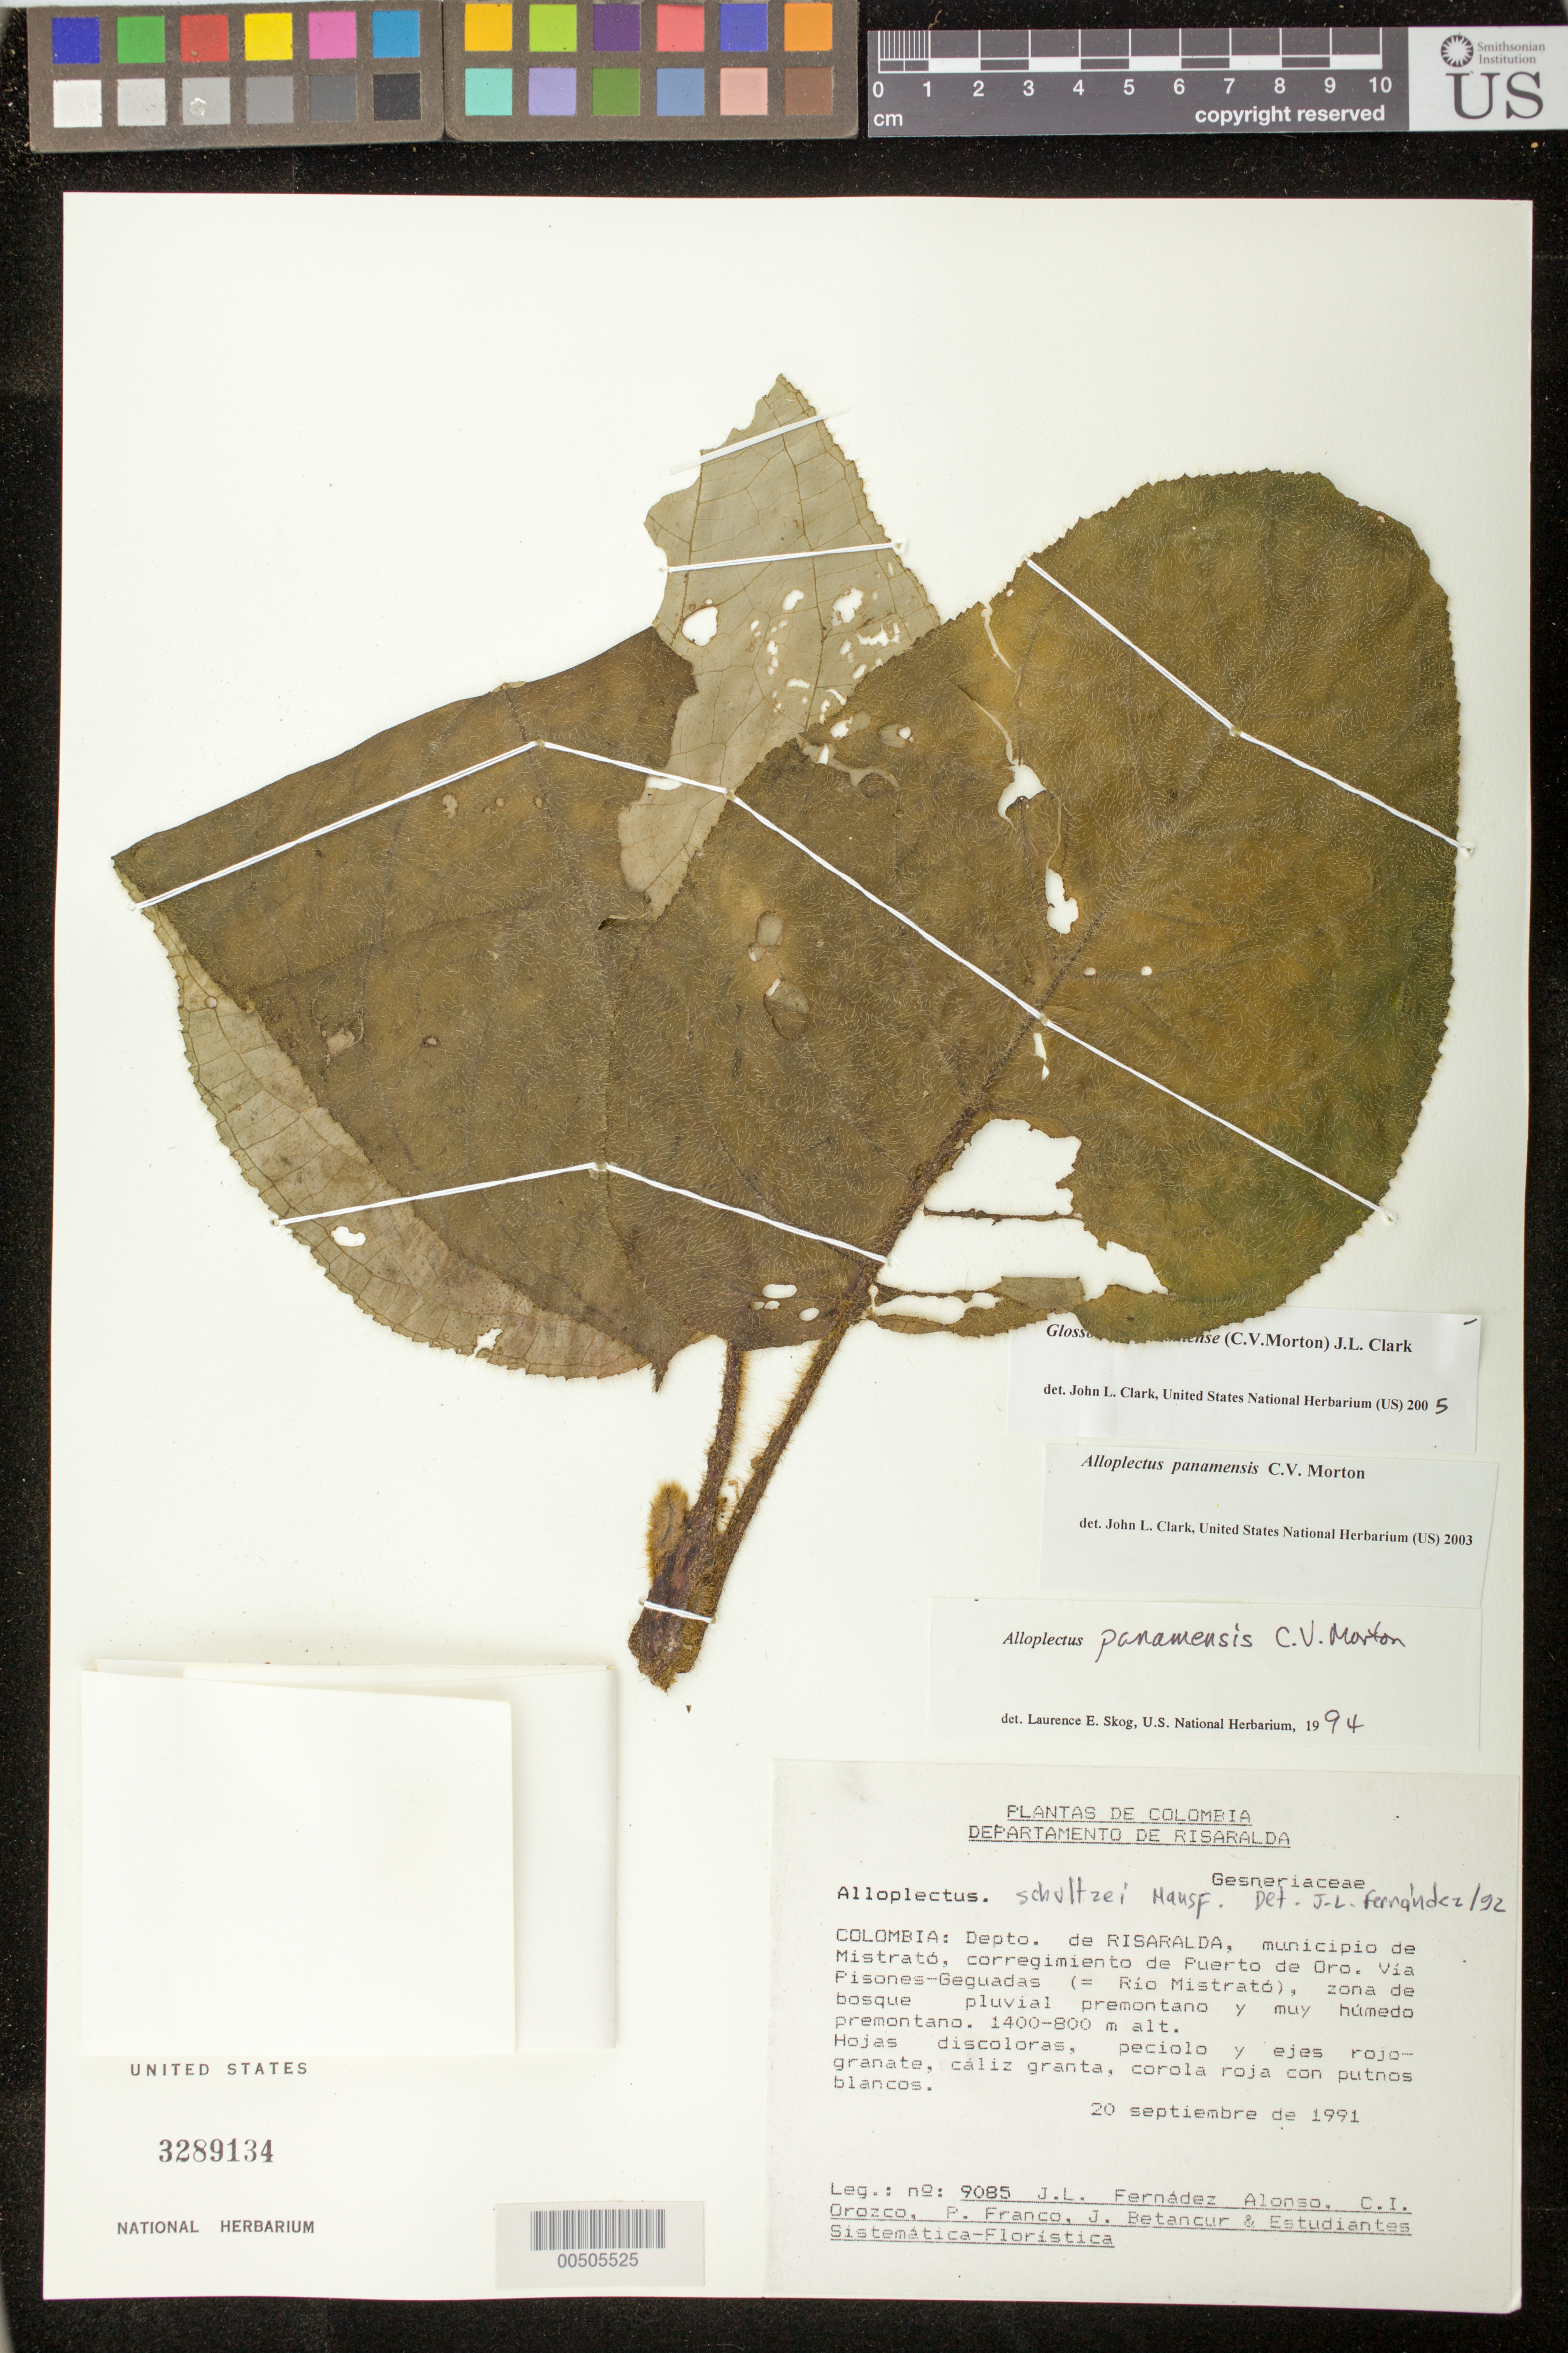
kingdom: Plantae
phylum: Tracheophyta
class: Magnoliopsida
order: Lamiales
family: Gesneriaceae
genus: Glossoloma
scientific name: Glossoloma panamense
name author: (C.V. Morton) J.L. Clark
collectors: J. L. Fernández-Alonso, C. I. Orozco, P. Franco Roselli, J. C. Betancur & et al.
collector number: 9085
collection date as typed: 20 Sep 1991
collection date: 1991-09-20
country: Colombia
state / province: Risaralda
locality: Mpio. de Mistrató, corr. de Puerto do Oro, Via Pisones-Geguadas (=Rio Mistrató)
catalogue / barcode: US 3289134